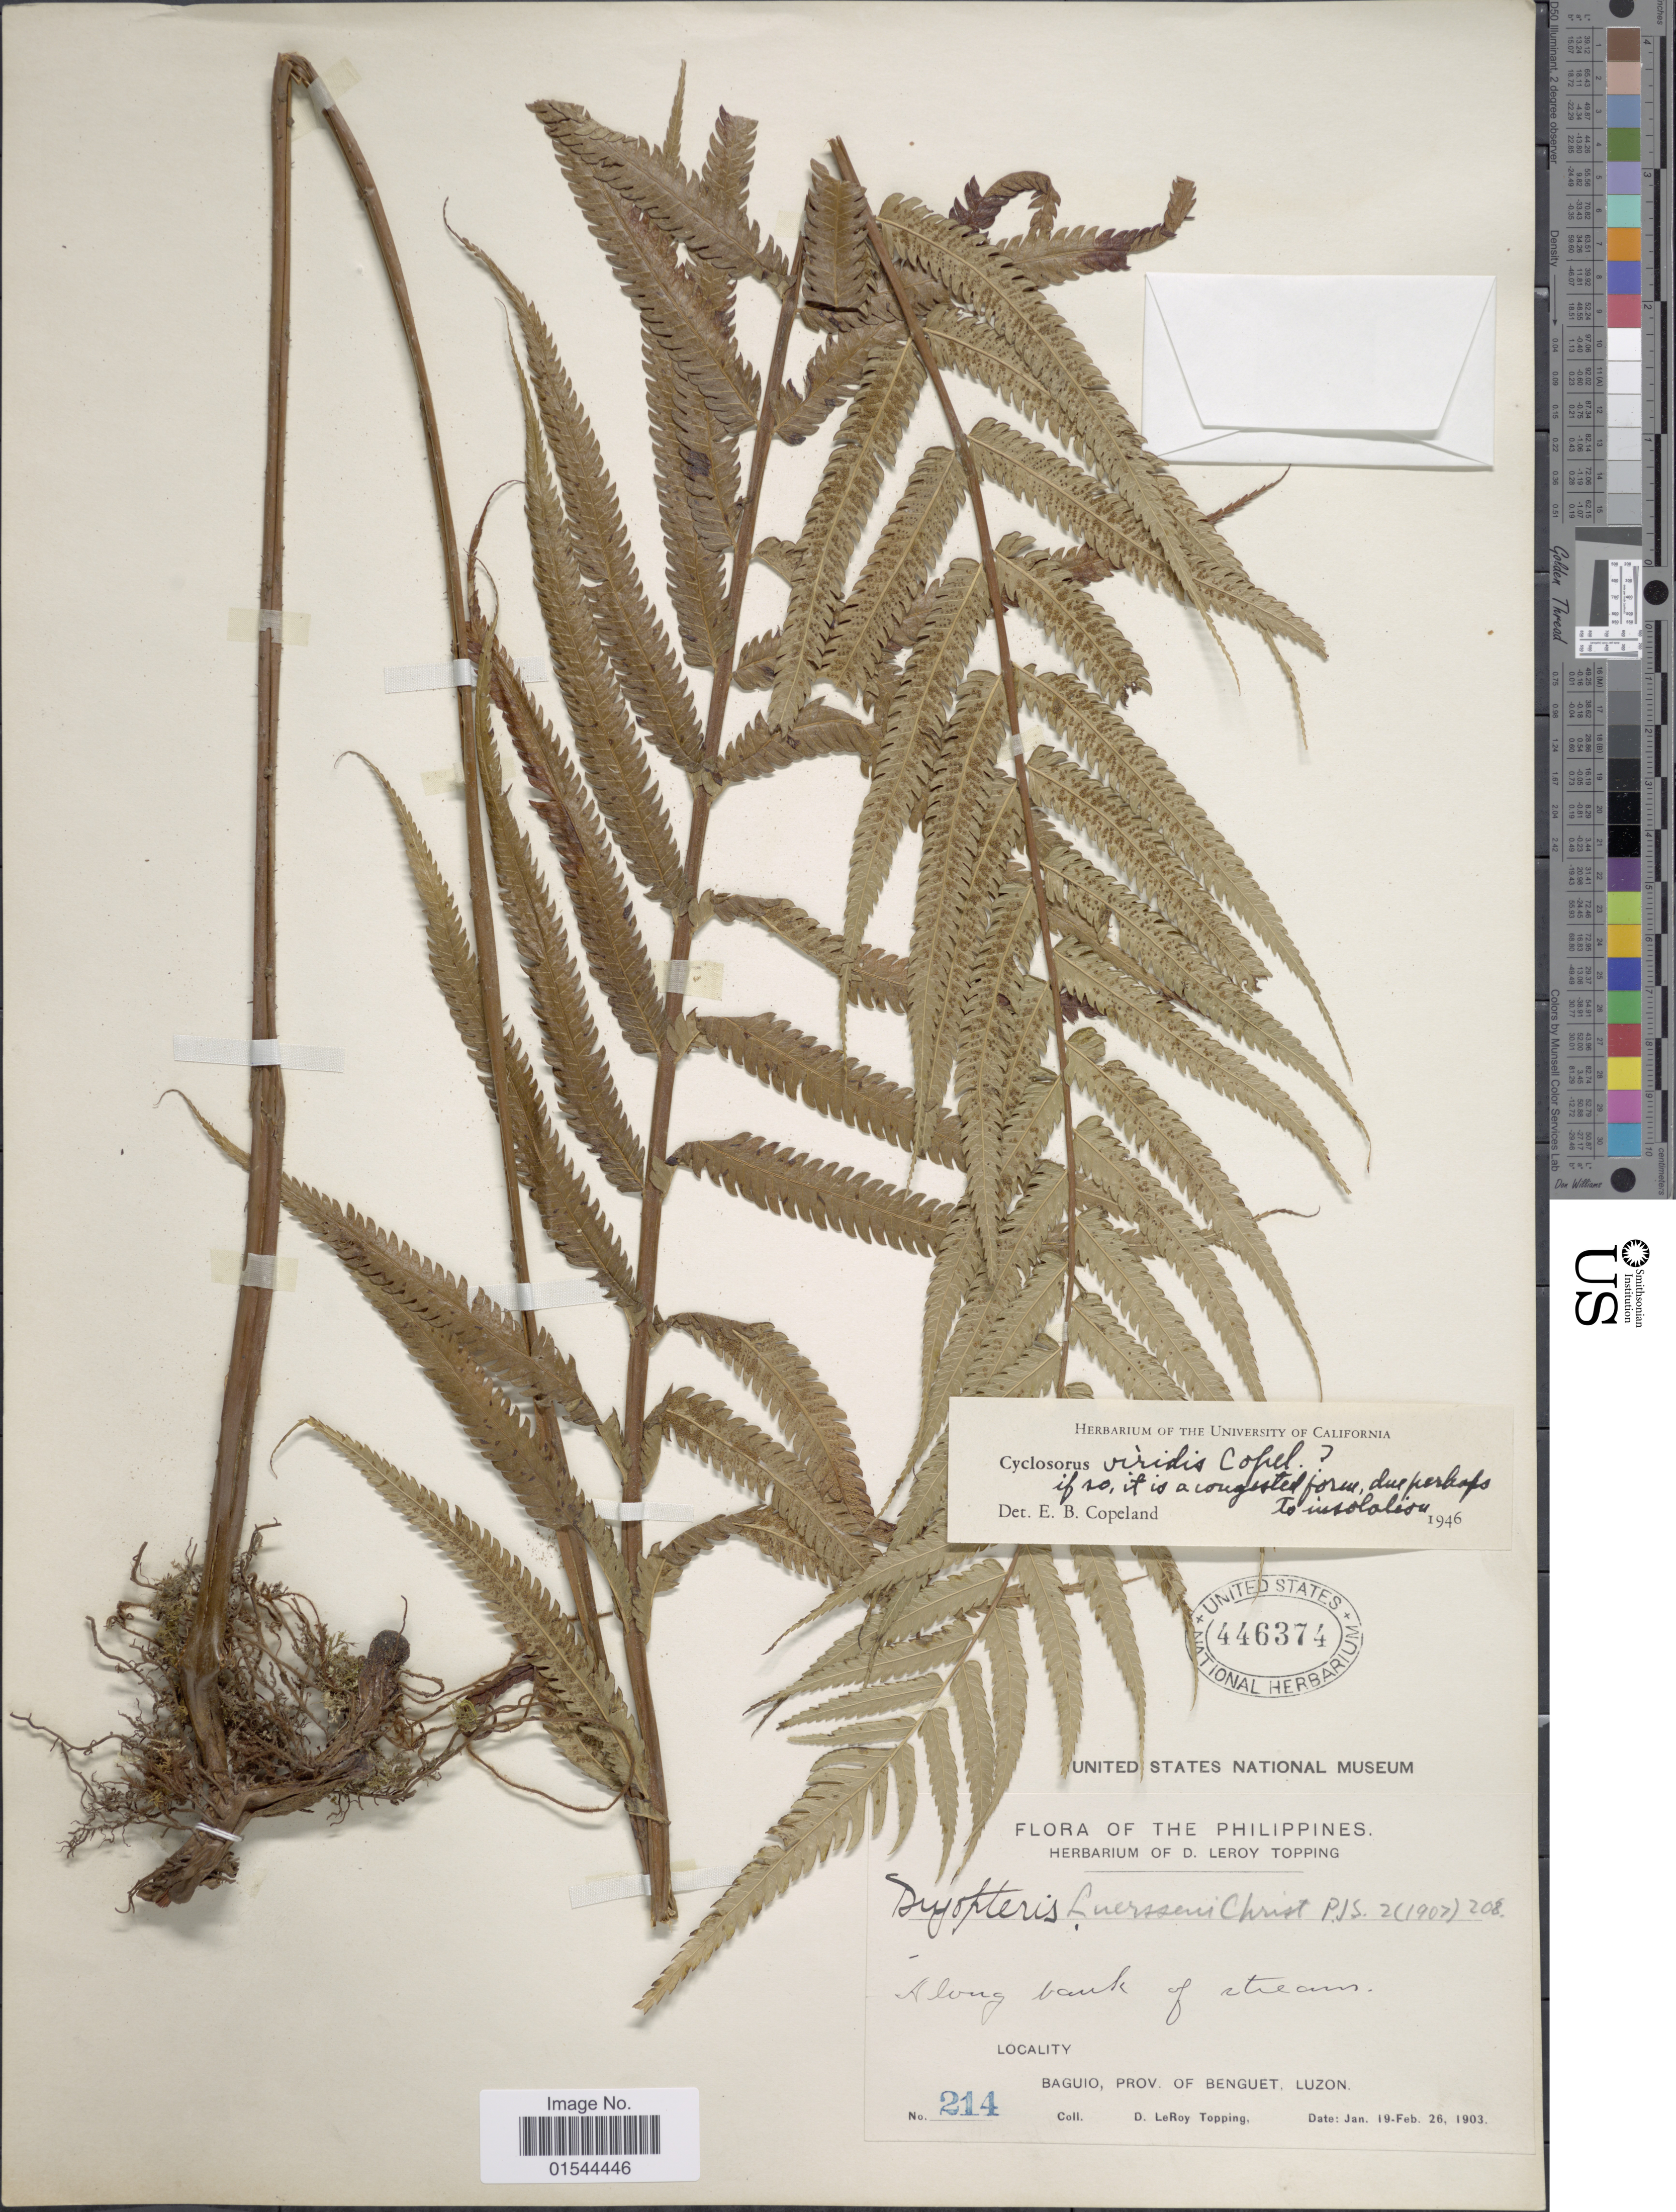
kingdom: Plantae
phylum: Tracheophyta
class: Polypodiopsida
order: Polypodiales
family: Thelypteridaceae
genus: Pneumatopteris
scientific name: Pneumatopteris glabra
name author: (Copel.) Holttum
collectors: D. L. Topping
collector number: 214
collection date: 1903-01-19/1903-02-26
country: Philippines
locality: Baguio, Prov. of Benguet, Luzon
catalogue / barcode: US 446374